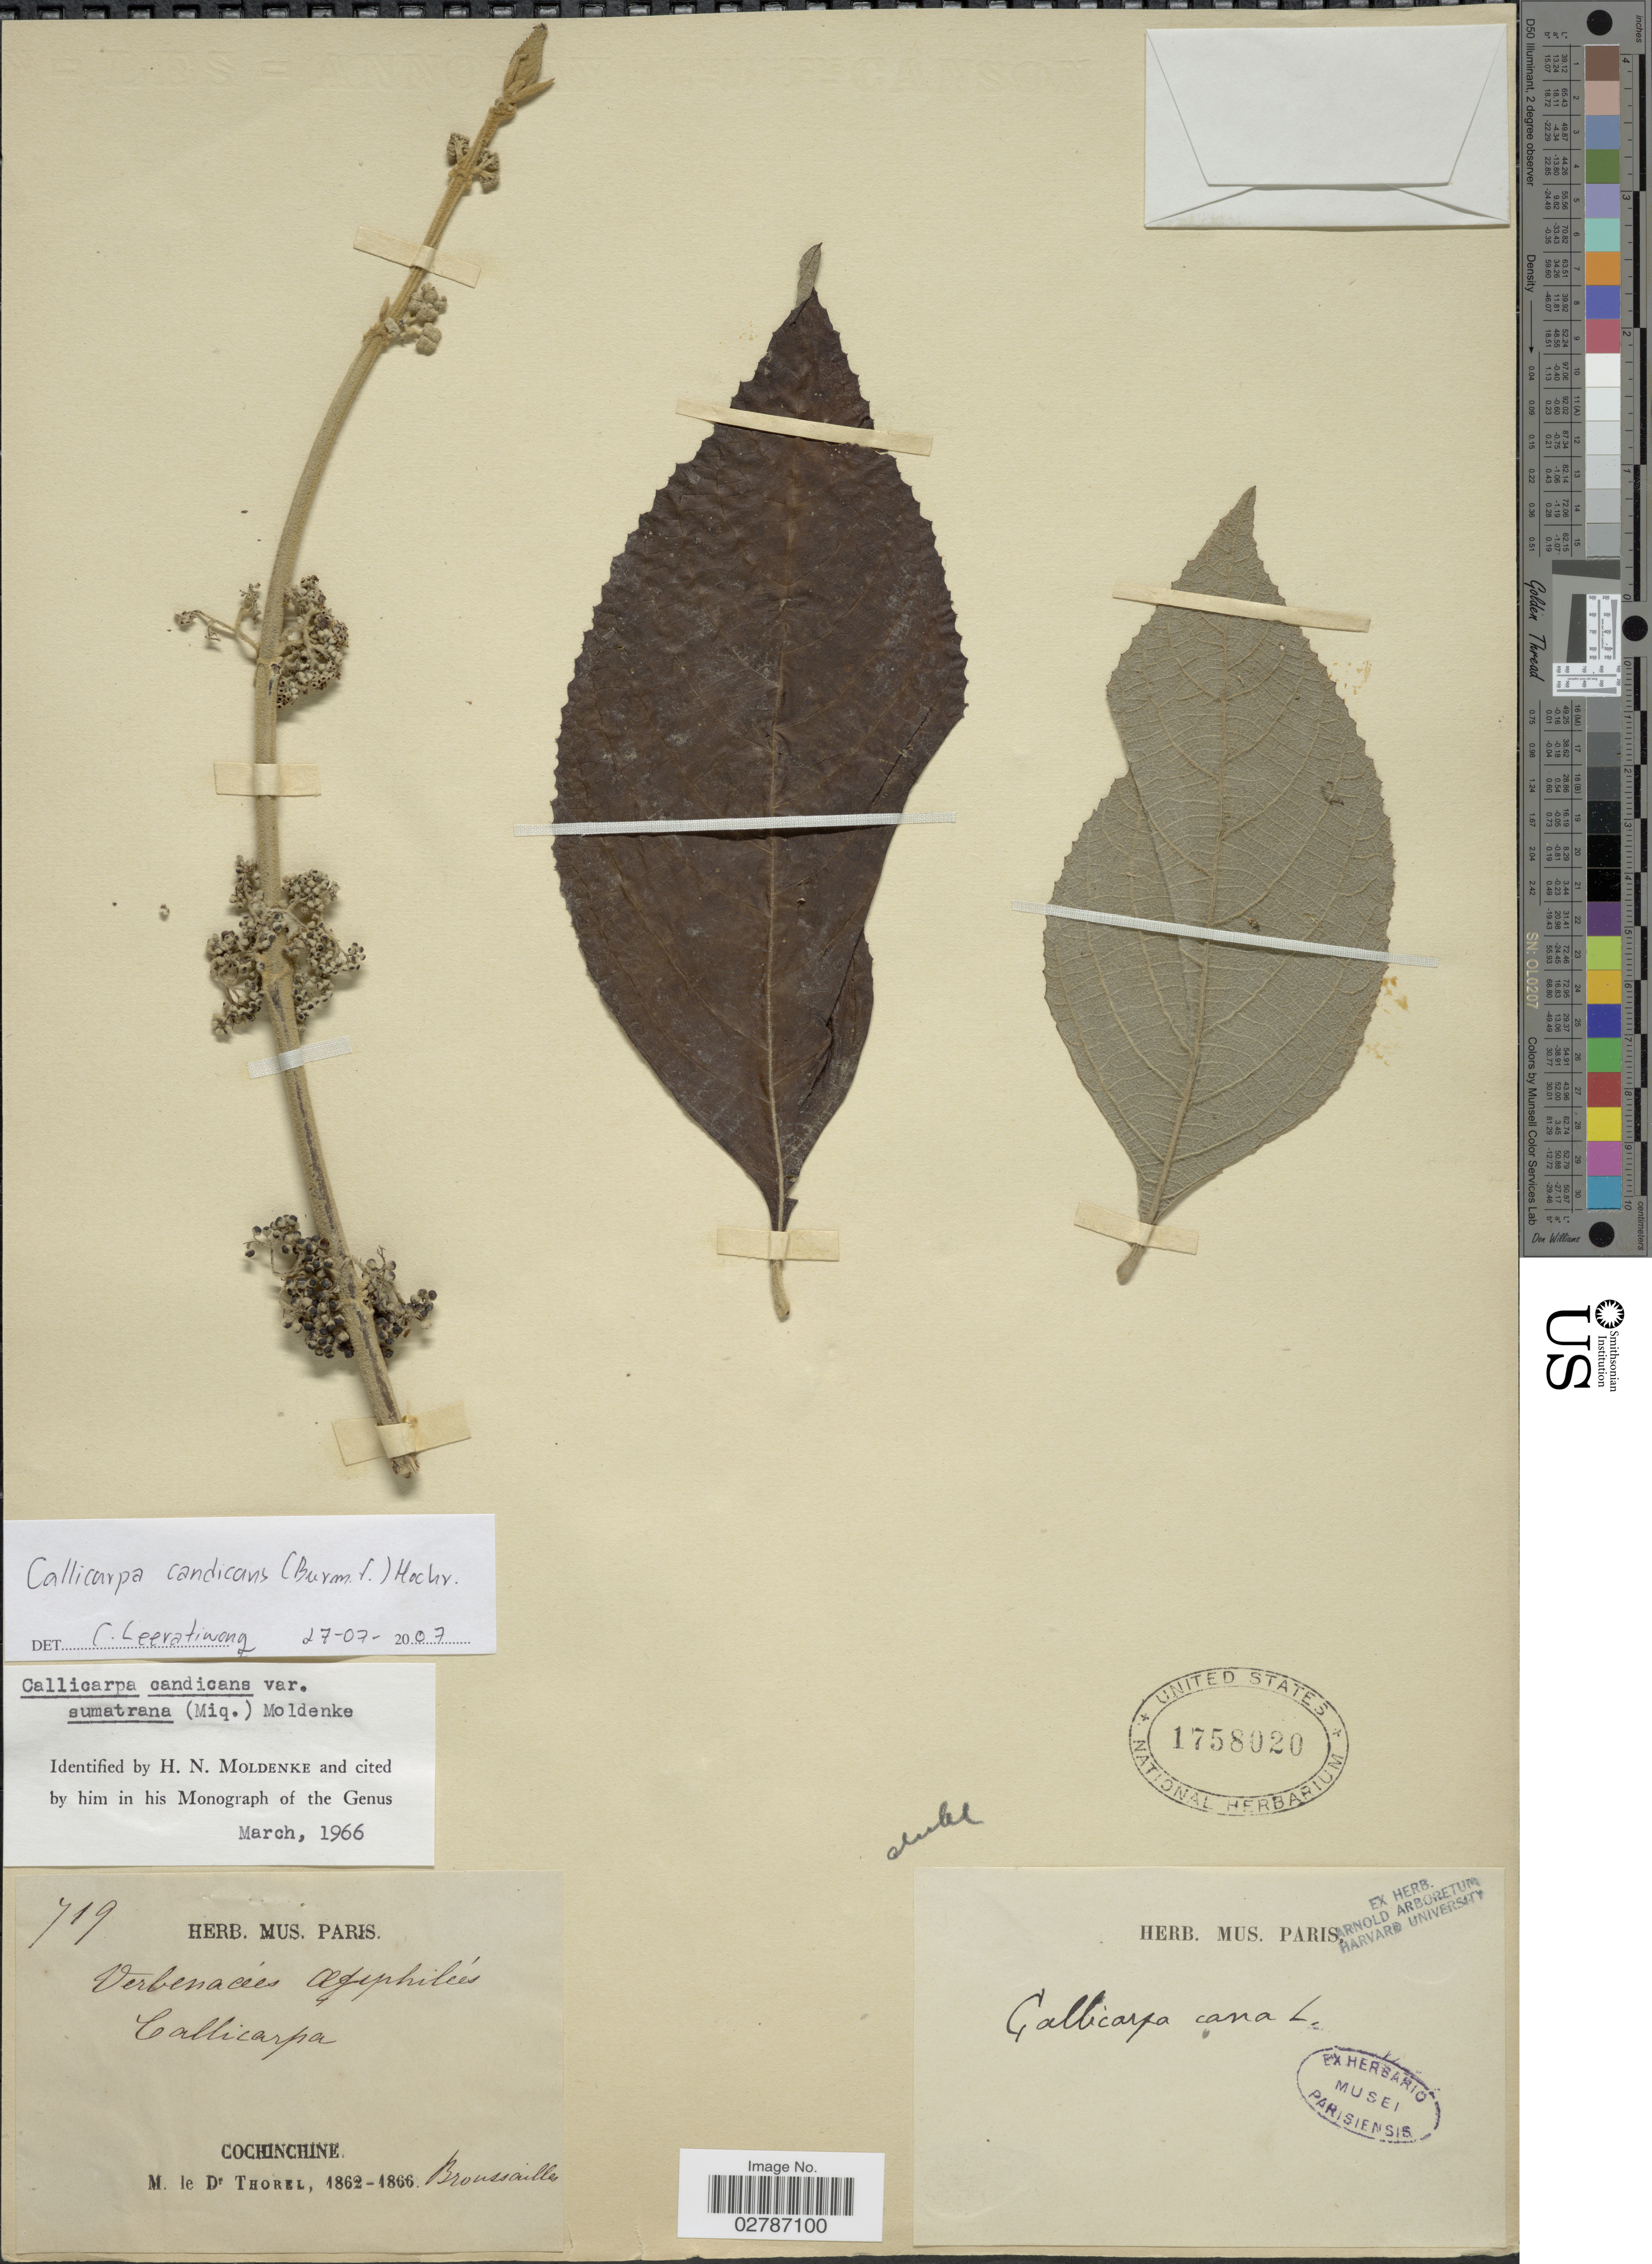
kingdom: Plantae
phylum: Tracheophyta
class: Magnoliopsida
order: Lamiales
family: Lamiaceae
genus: Callicarpa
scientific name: Callicarpa candicans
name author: (Burm. f.) Hochr.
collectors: C. Thorel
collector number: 719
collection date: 1862/1866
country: Vietnam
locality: Cochinchine. Broussailles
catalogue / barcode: US 1758020